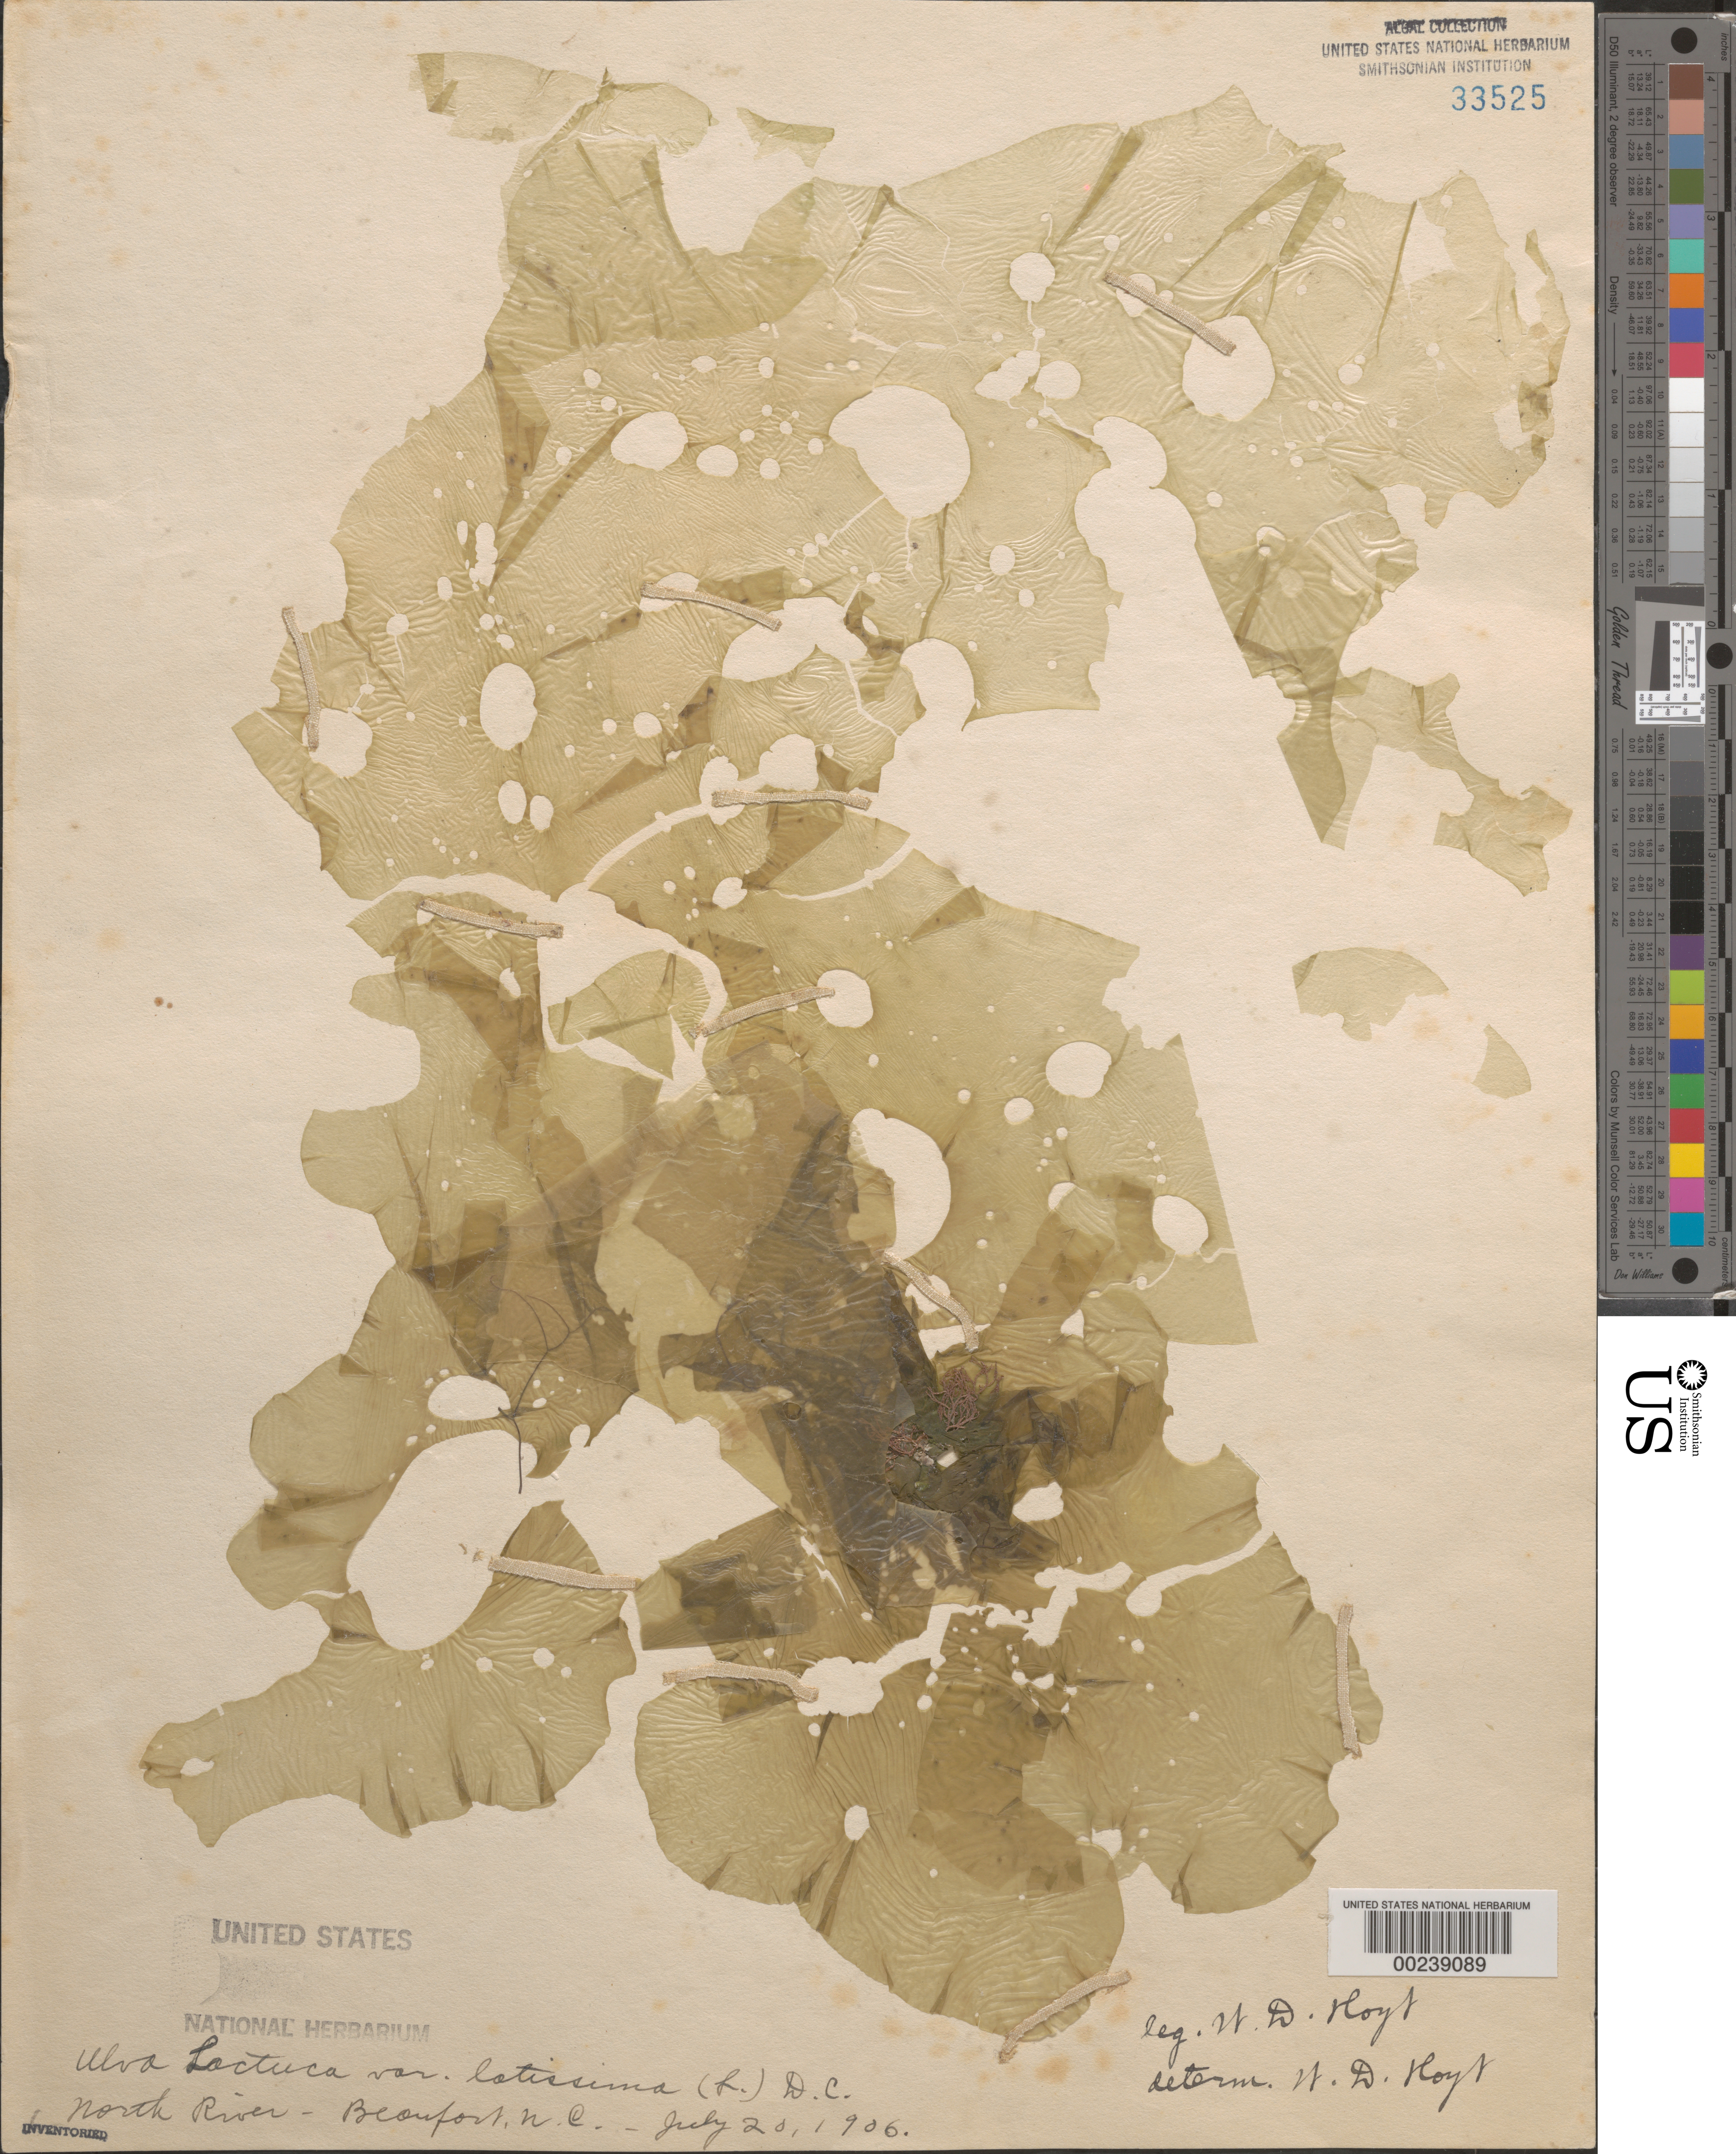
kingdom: Plantae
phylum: Chlorophyta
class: Ulvophyceae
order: Ulvales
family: Ulvaceae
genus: Ulva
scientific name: Ulva lactuca var. latissima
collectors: J. Wolfe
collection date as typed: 20 Jul 1906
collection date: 1906-07-20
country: United States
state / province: North Carolina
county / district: Carteret County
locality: Beaufort, North River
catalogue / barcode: US 33525